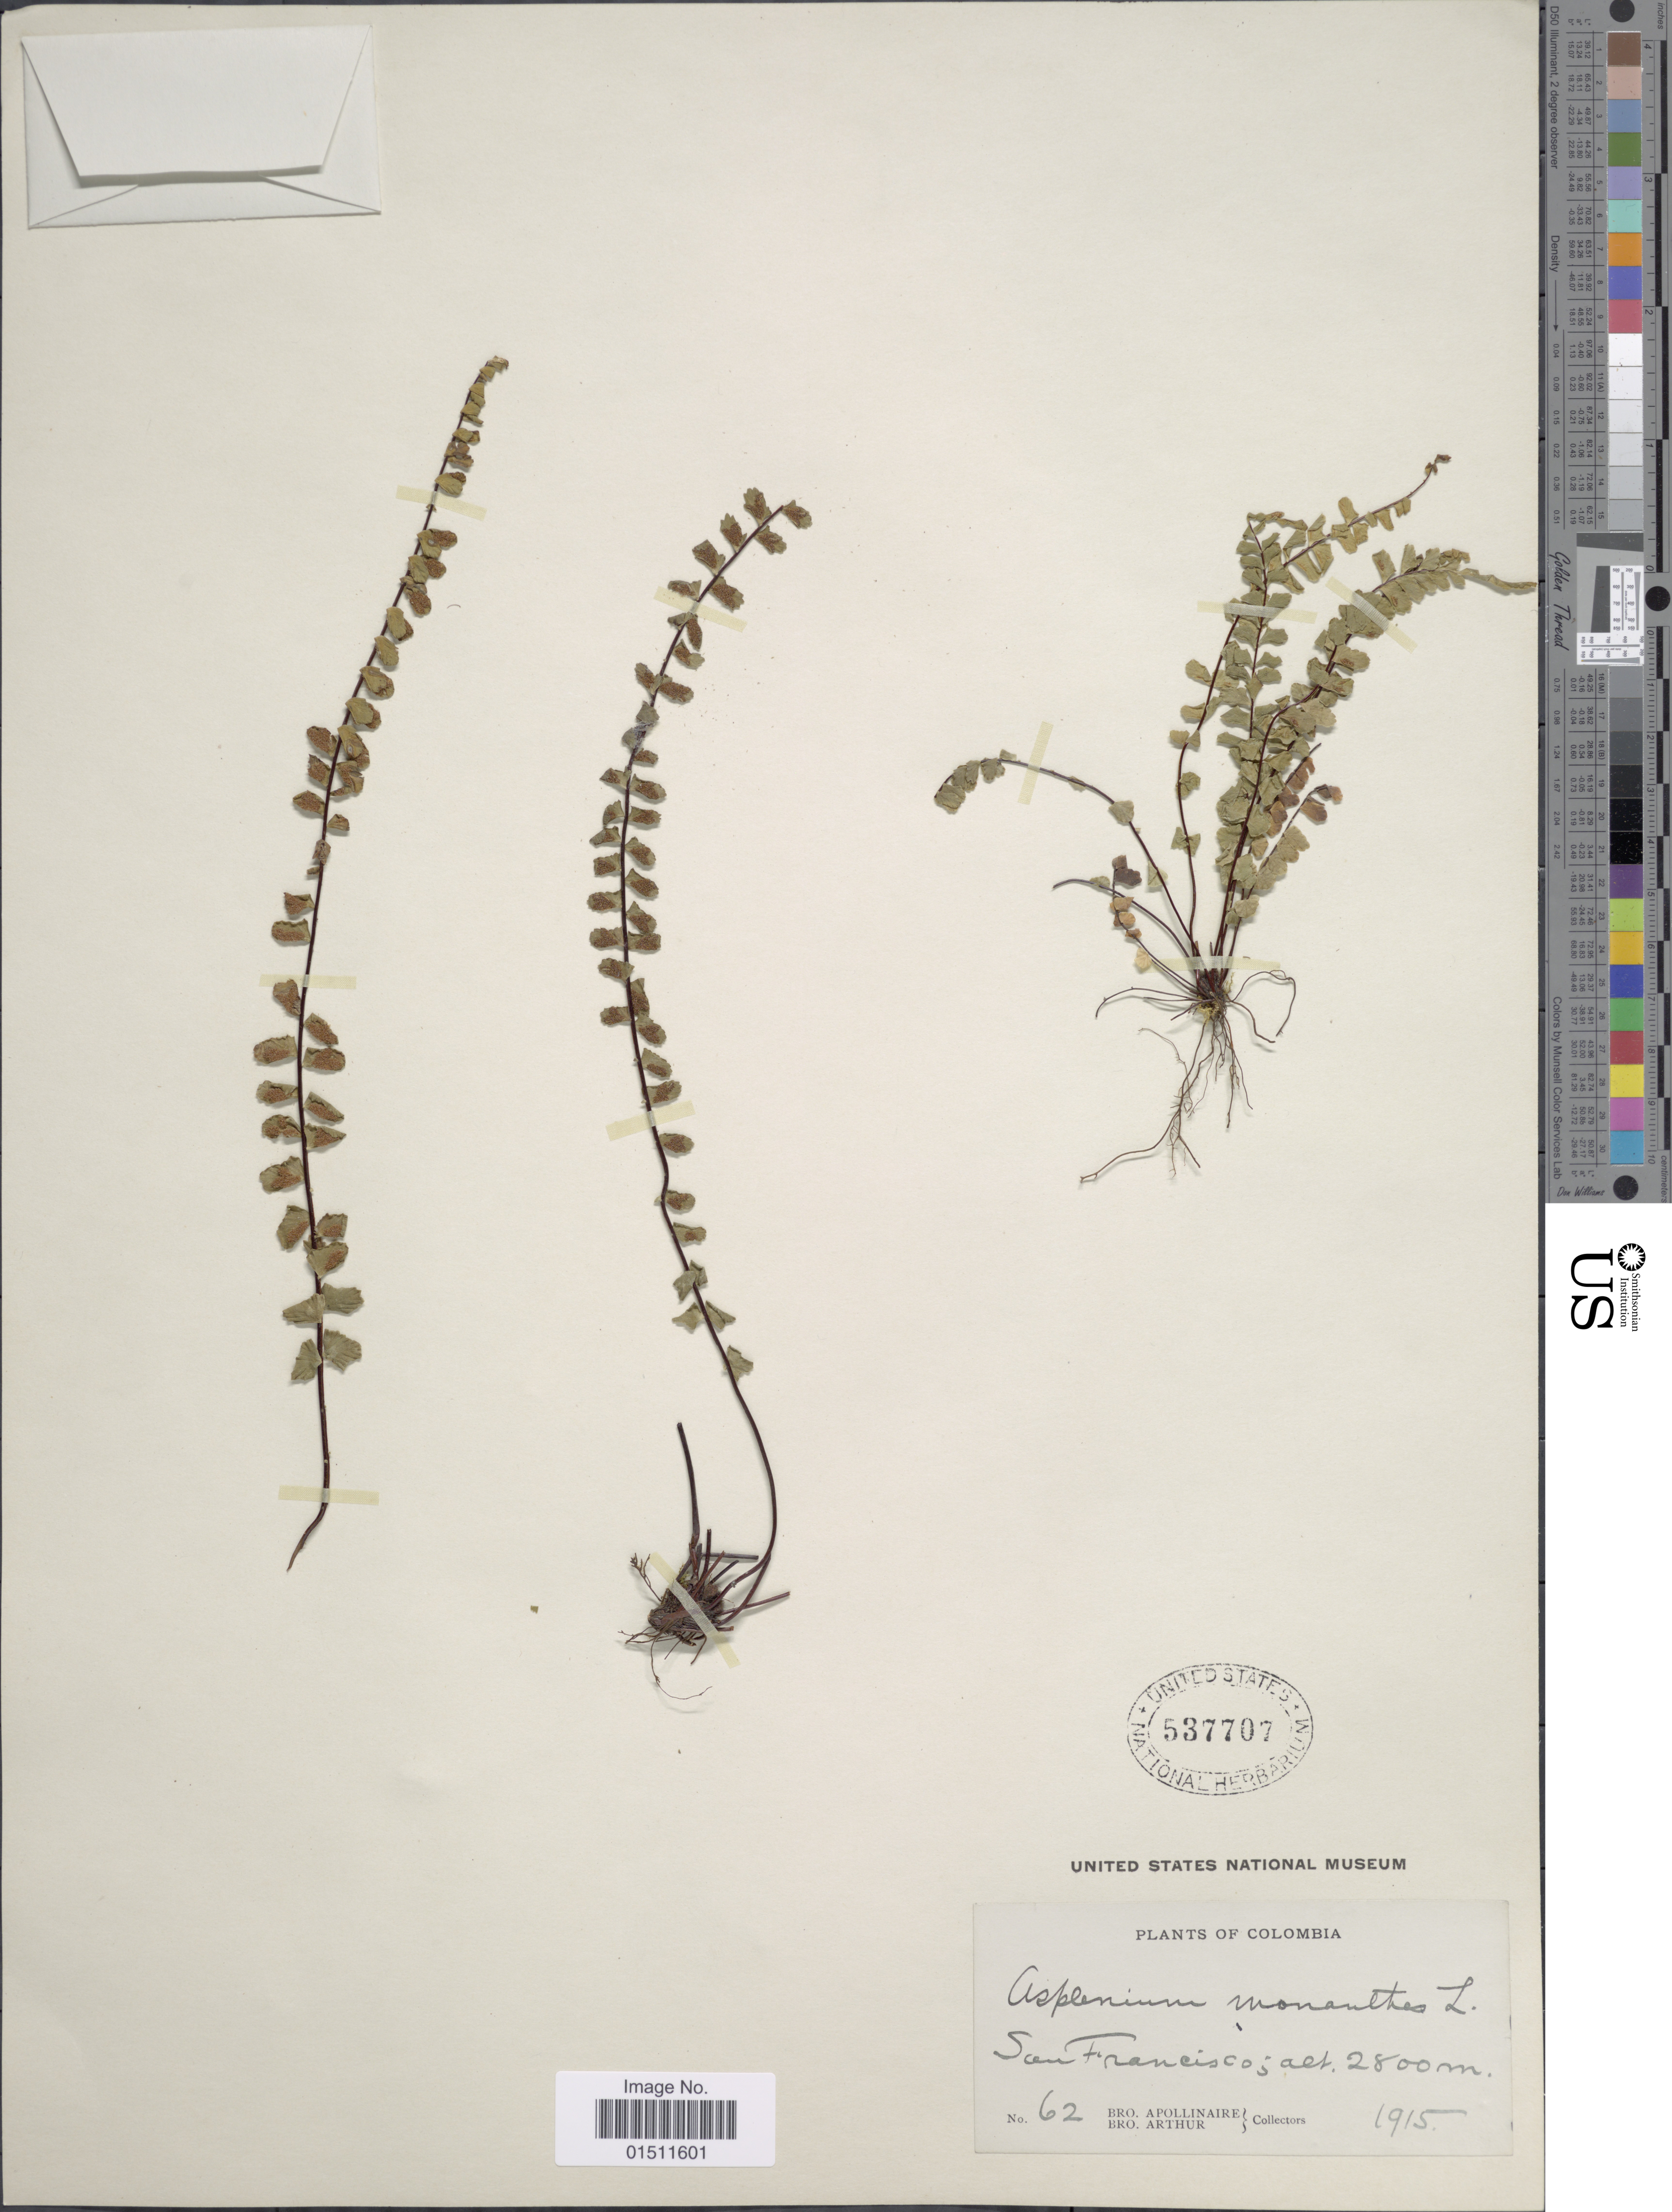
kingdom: Plantae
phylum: Tracheophyta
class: Polypodiopsida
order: Polypodiales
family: Aspleniaceae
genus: Asplenium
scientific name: Asplenium monanthes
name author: L.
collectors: Bro. Apollinaire & Bro. Arthur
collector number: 62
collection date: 1915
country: Colombia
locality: San Francisco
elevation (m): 2800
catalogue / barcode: US 537707